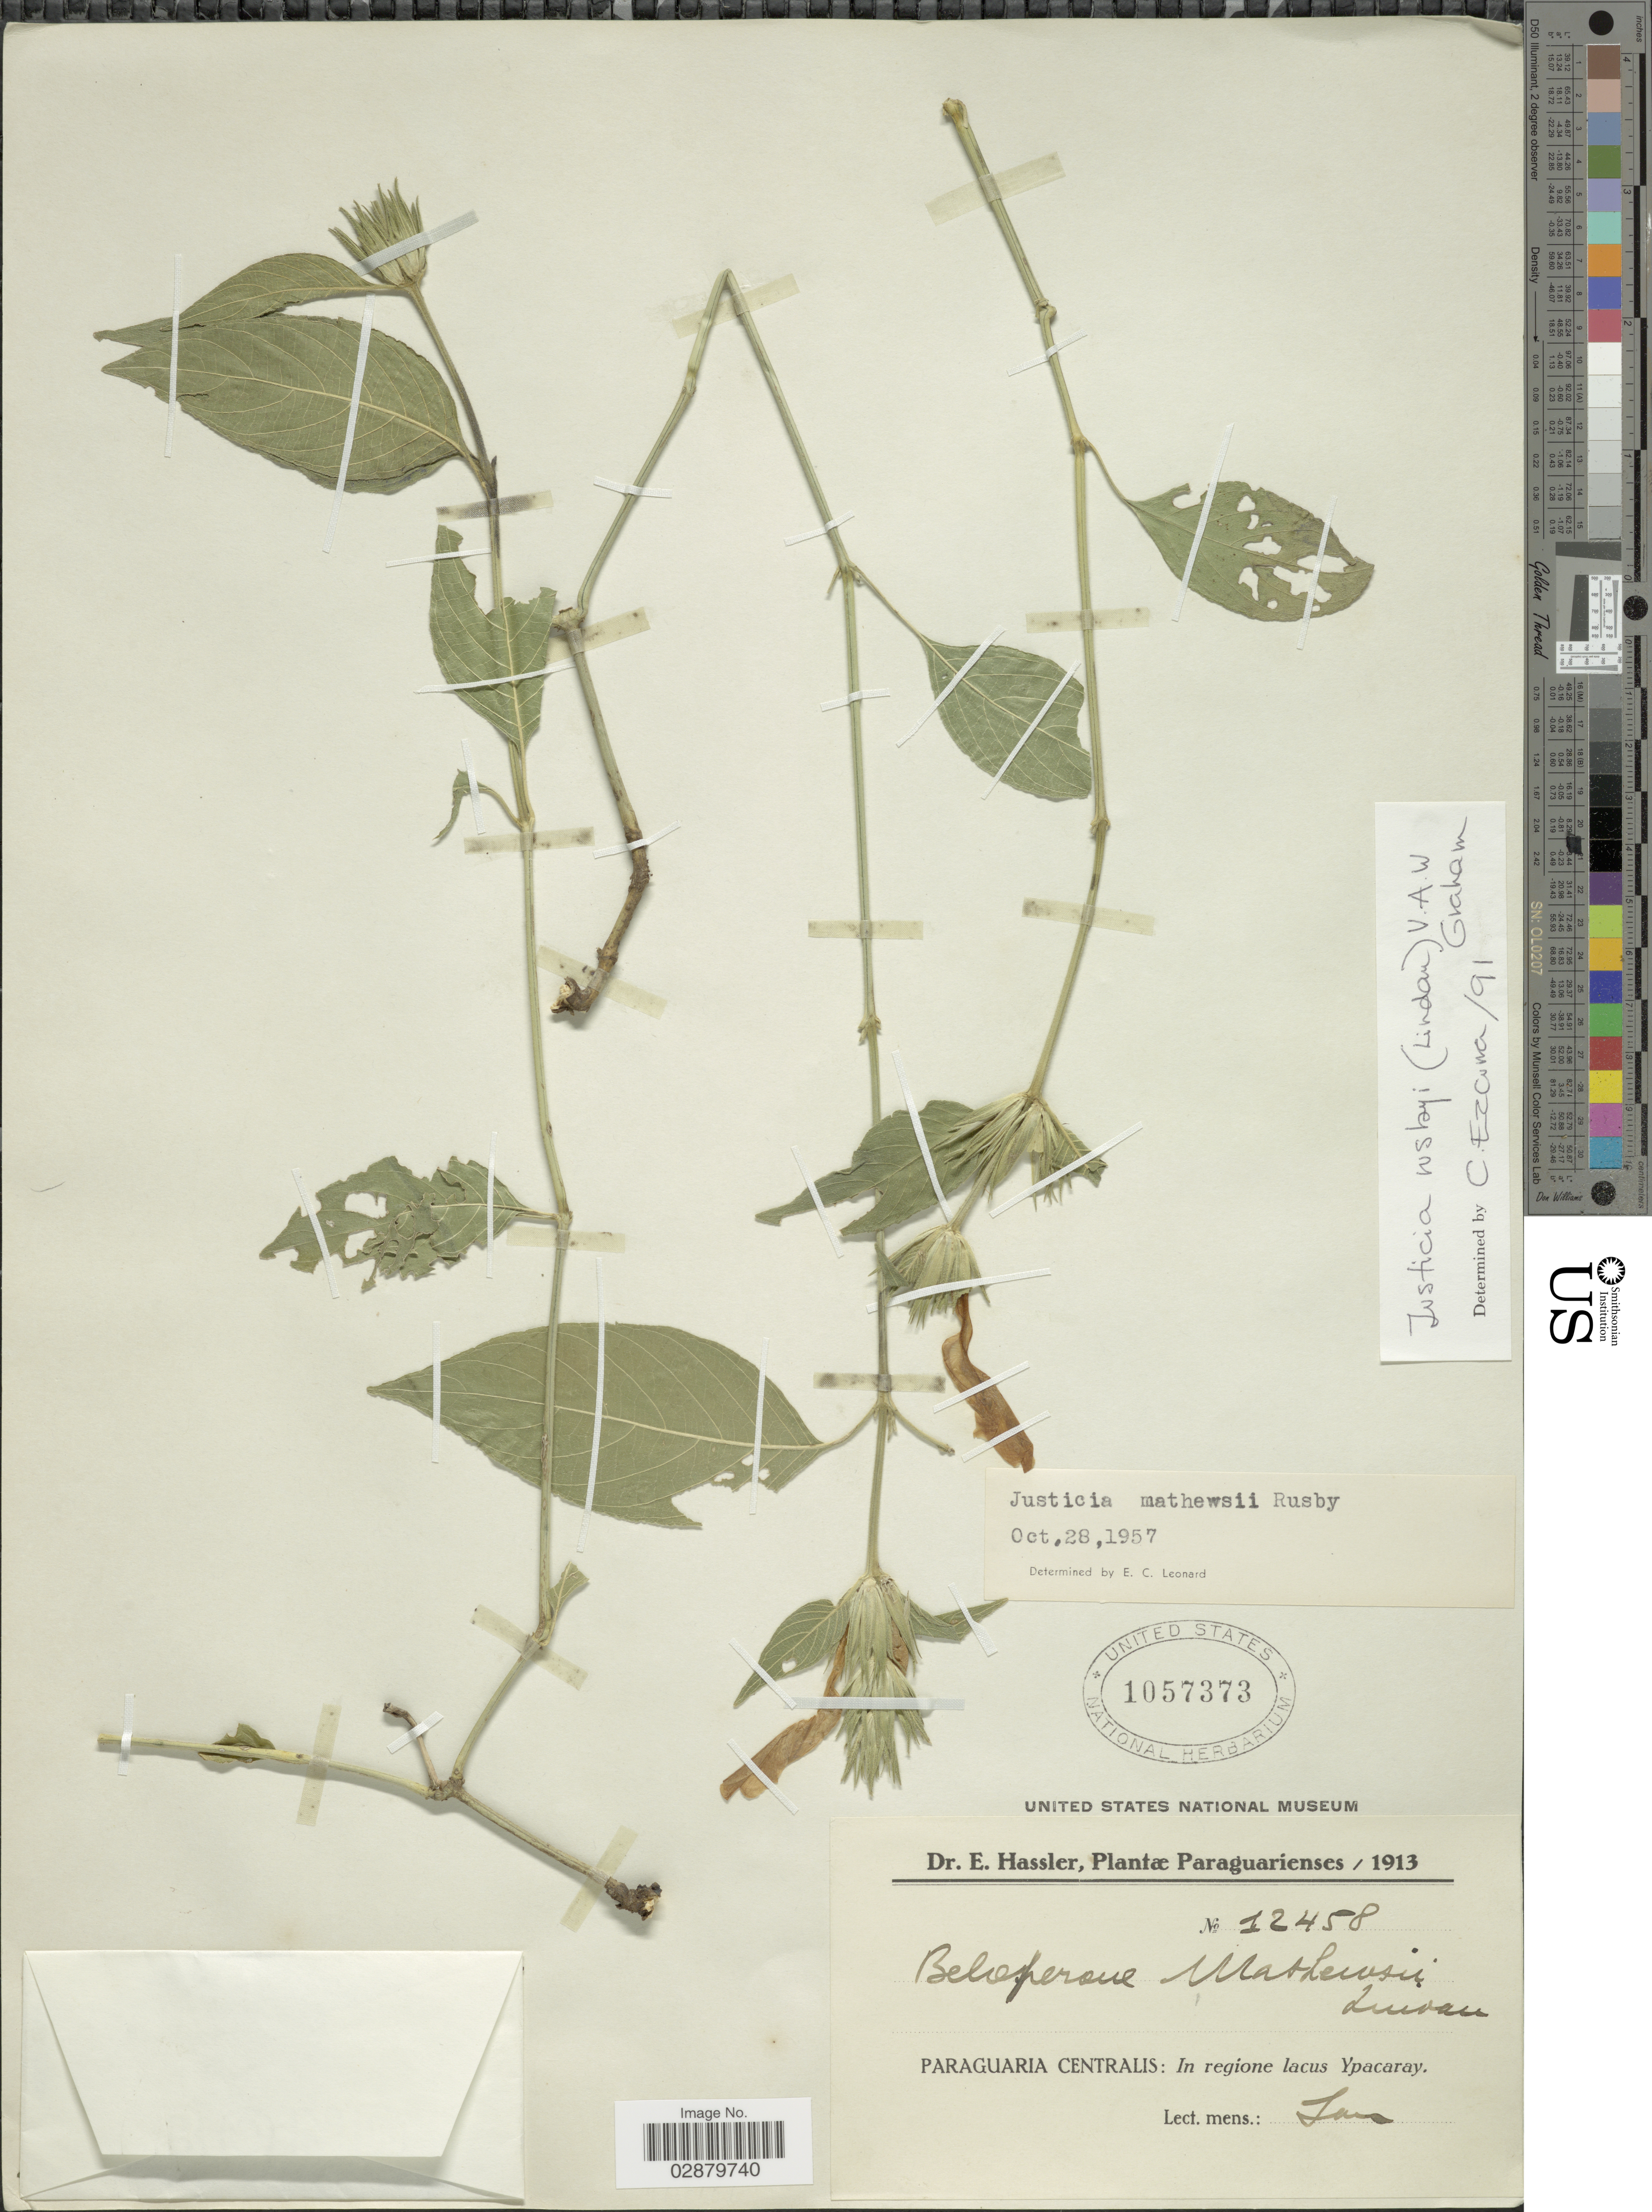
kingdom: Plantae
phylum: Tracheophyta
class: Magnoliopsida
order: Lamiales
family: Acanthaceae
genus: Justicia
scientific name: Justicia matthewsii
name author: (Lindau) Rusby ex Dyer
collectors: E. Hassler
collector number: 12458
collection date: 1913-01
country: Paraguay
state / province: Paraguari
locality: Paraguaria Centralis: In regione lacus Ypacaray.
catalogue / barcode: US 1057373